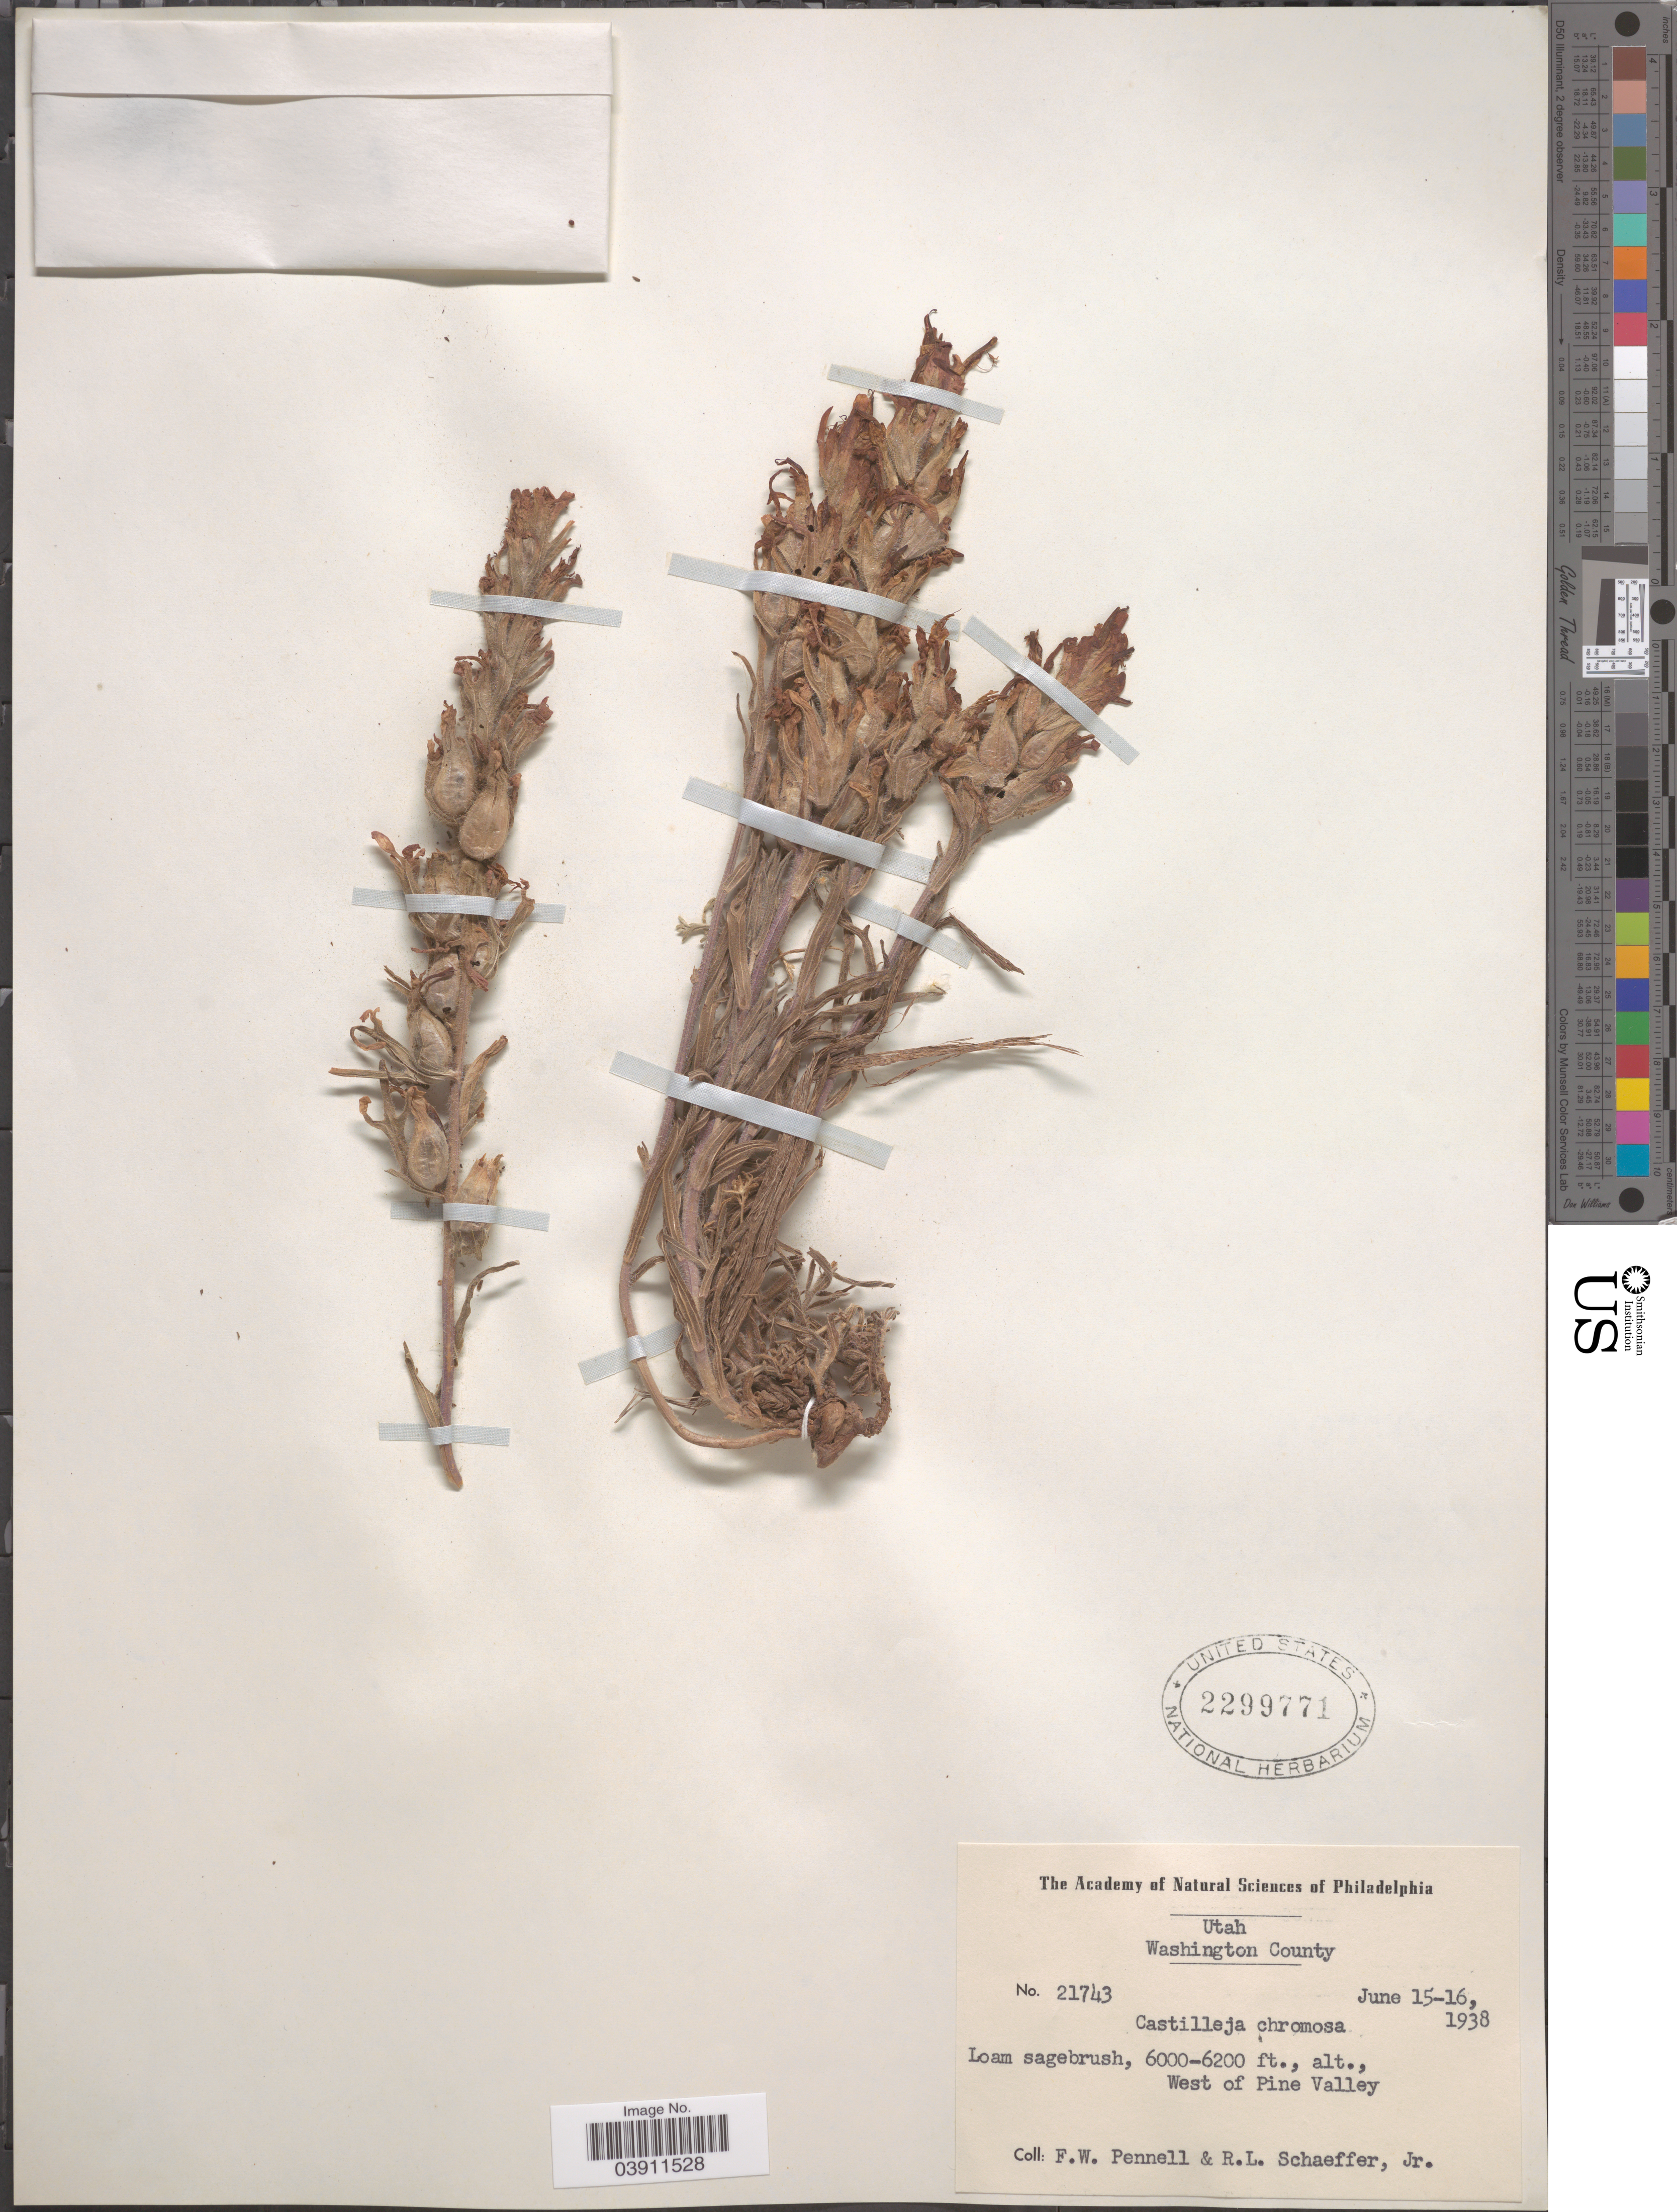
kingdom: Plantae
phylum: Tracheophyta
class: Magnoliopsida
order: Lamiales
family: Orobanchaceae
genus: Castilleja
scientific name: Castilleja chromosa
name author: A. Nelson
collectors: F. W. Pennell & R. L. Schaeffer Jr.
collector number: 21743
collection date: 1938-06-15/1938-06-16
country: United States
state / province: Utah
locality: Washington County. West of Pine Valley.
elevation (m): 1829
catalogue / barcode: US 2299771